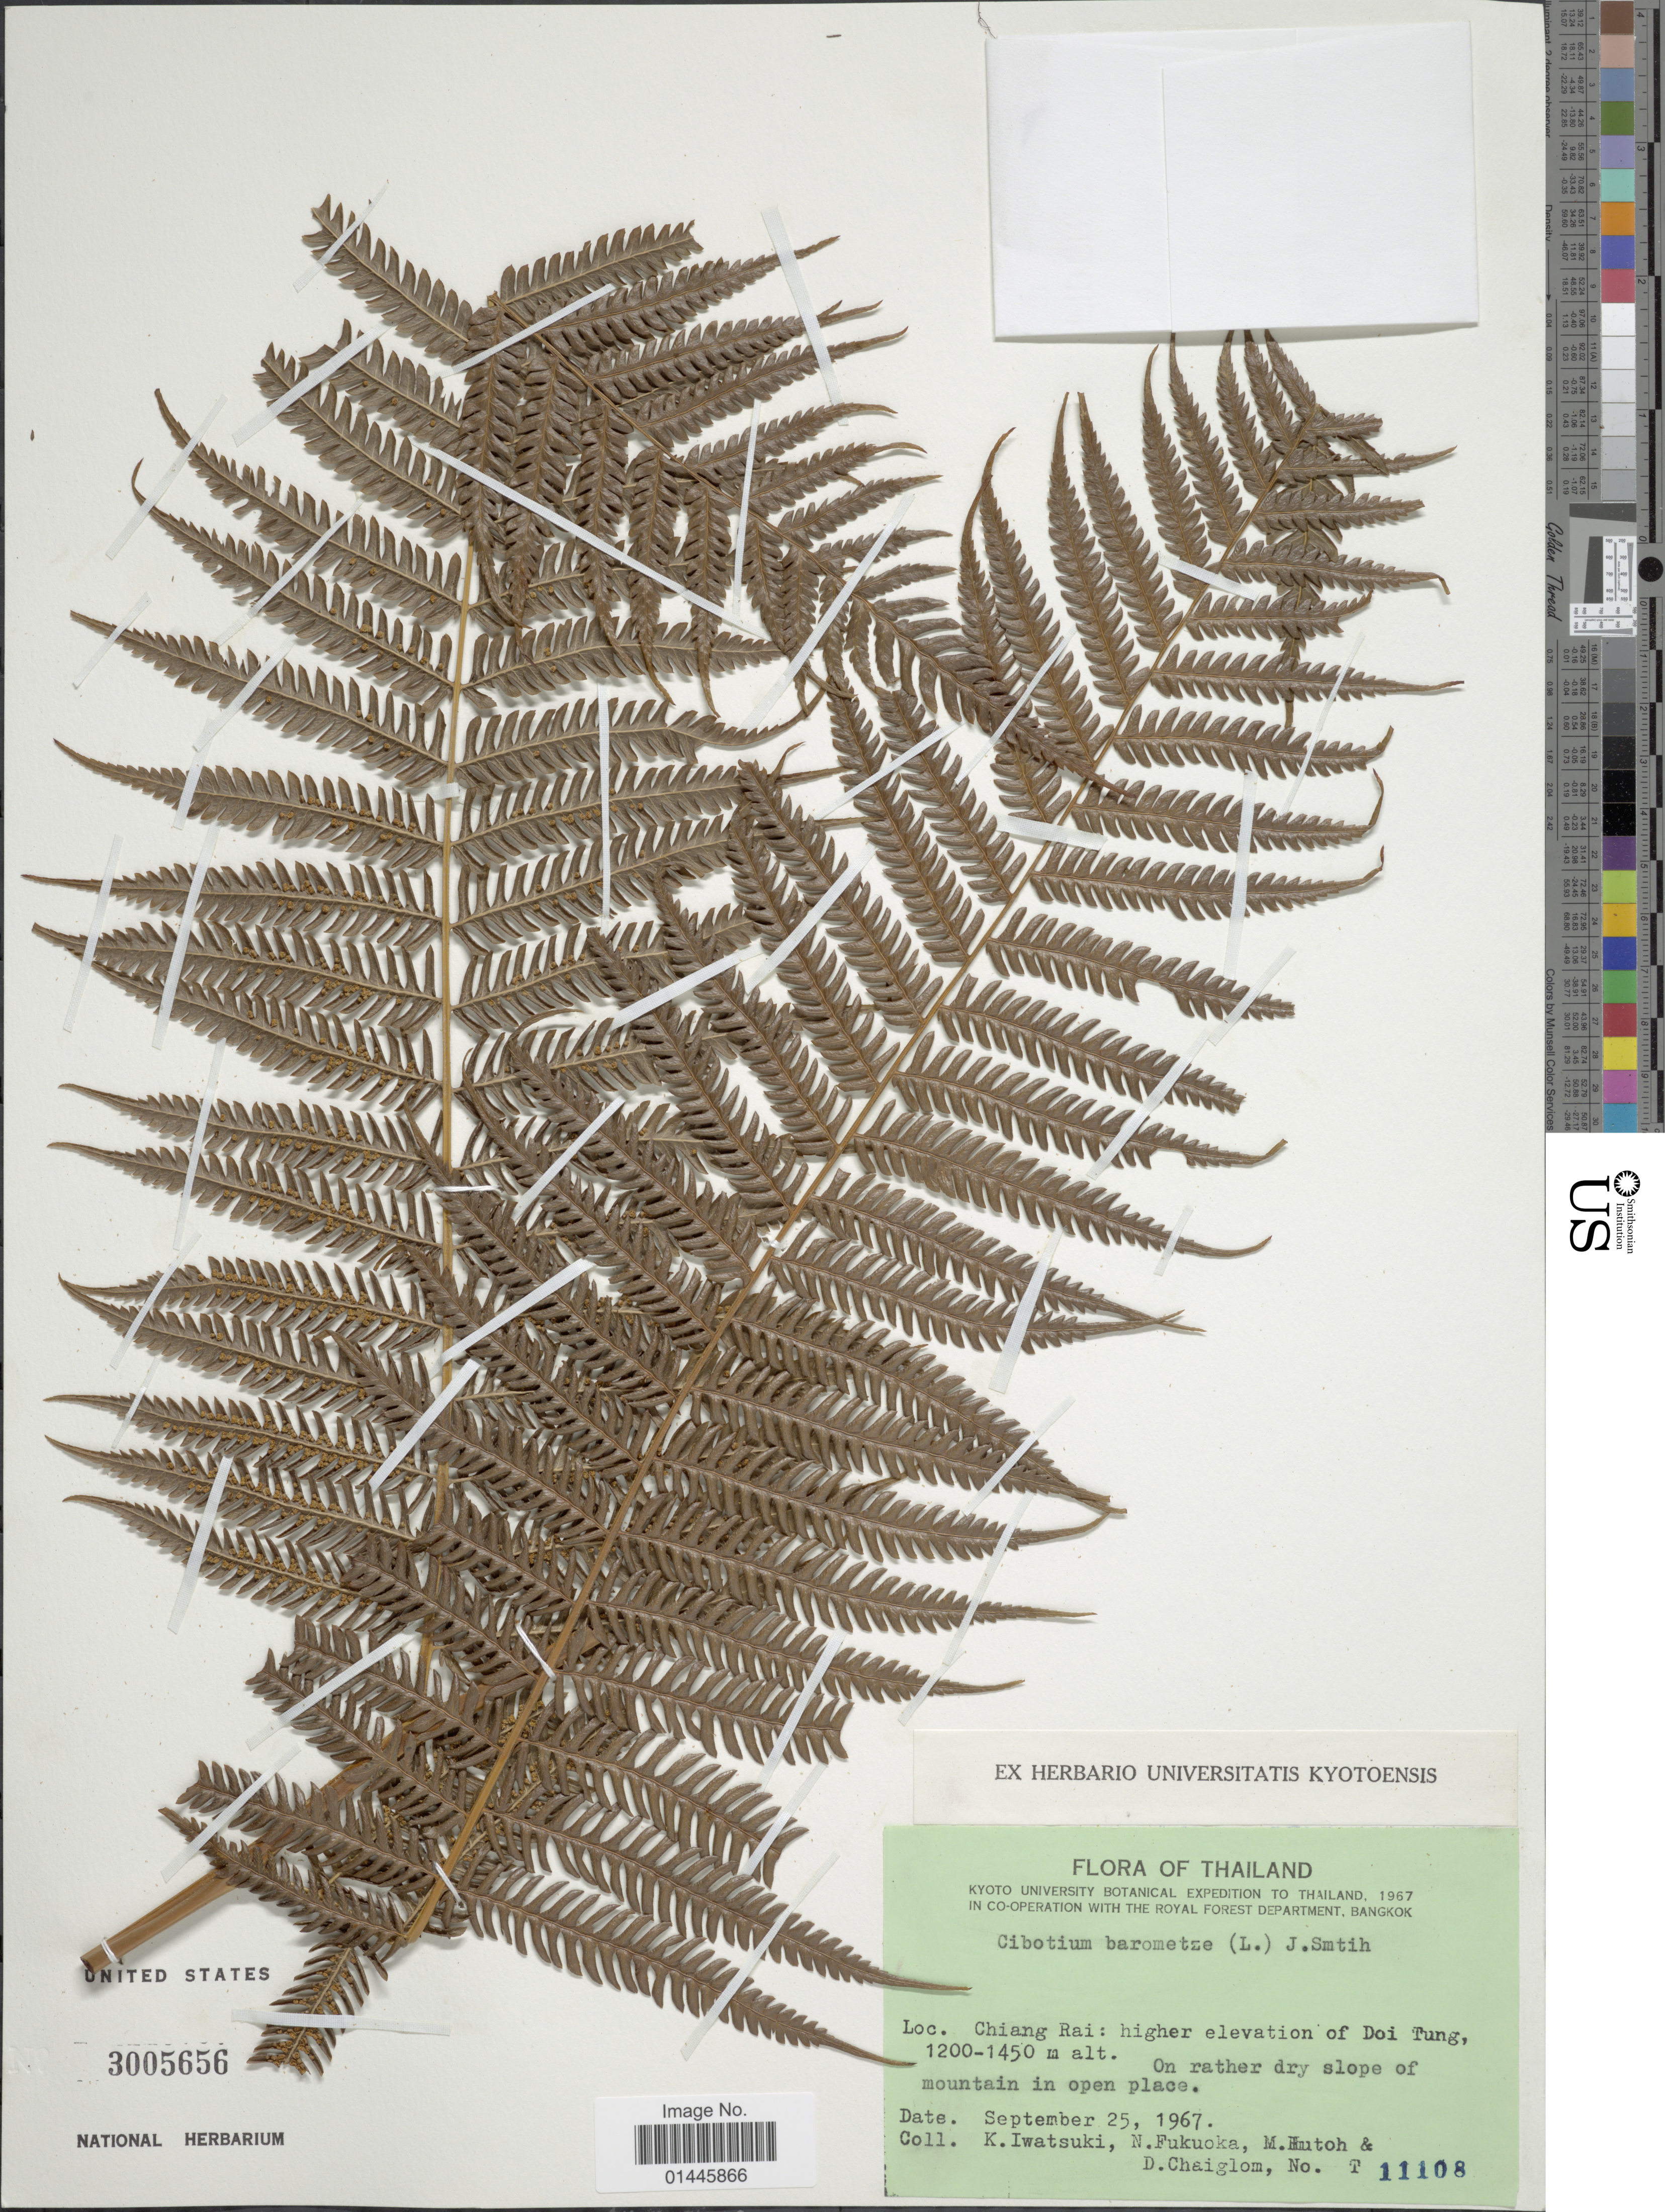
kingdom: Plantae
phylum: Tracheophyta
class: Polypodiopsida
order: Cyatheales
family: Cibotiaceae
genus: Cibotium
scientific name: Cibotium barometz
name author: (L.) J. Sm.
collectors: K. Iwatsuki, N. Fukuoka, M. Hutch & D. Chaiglom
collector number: T 11108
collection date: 1967-09-25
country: Thailand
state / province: Chiang Rai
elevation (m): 1200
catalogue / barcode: US 3005656